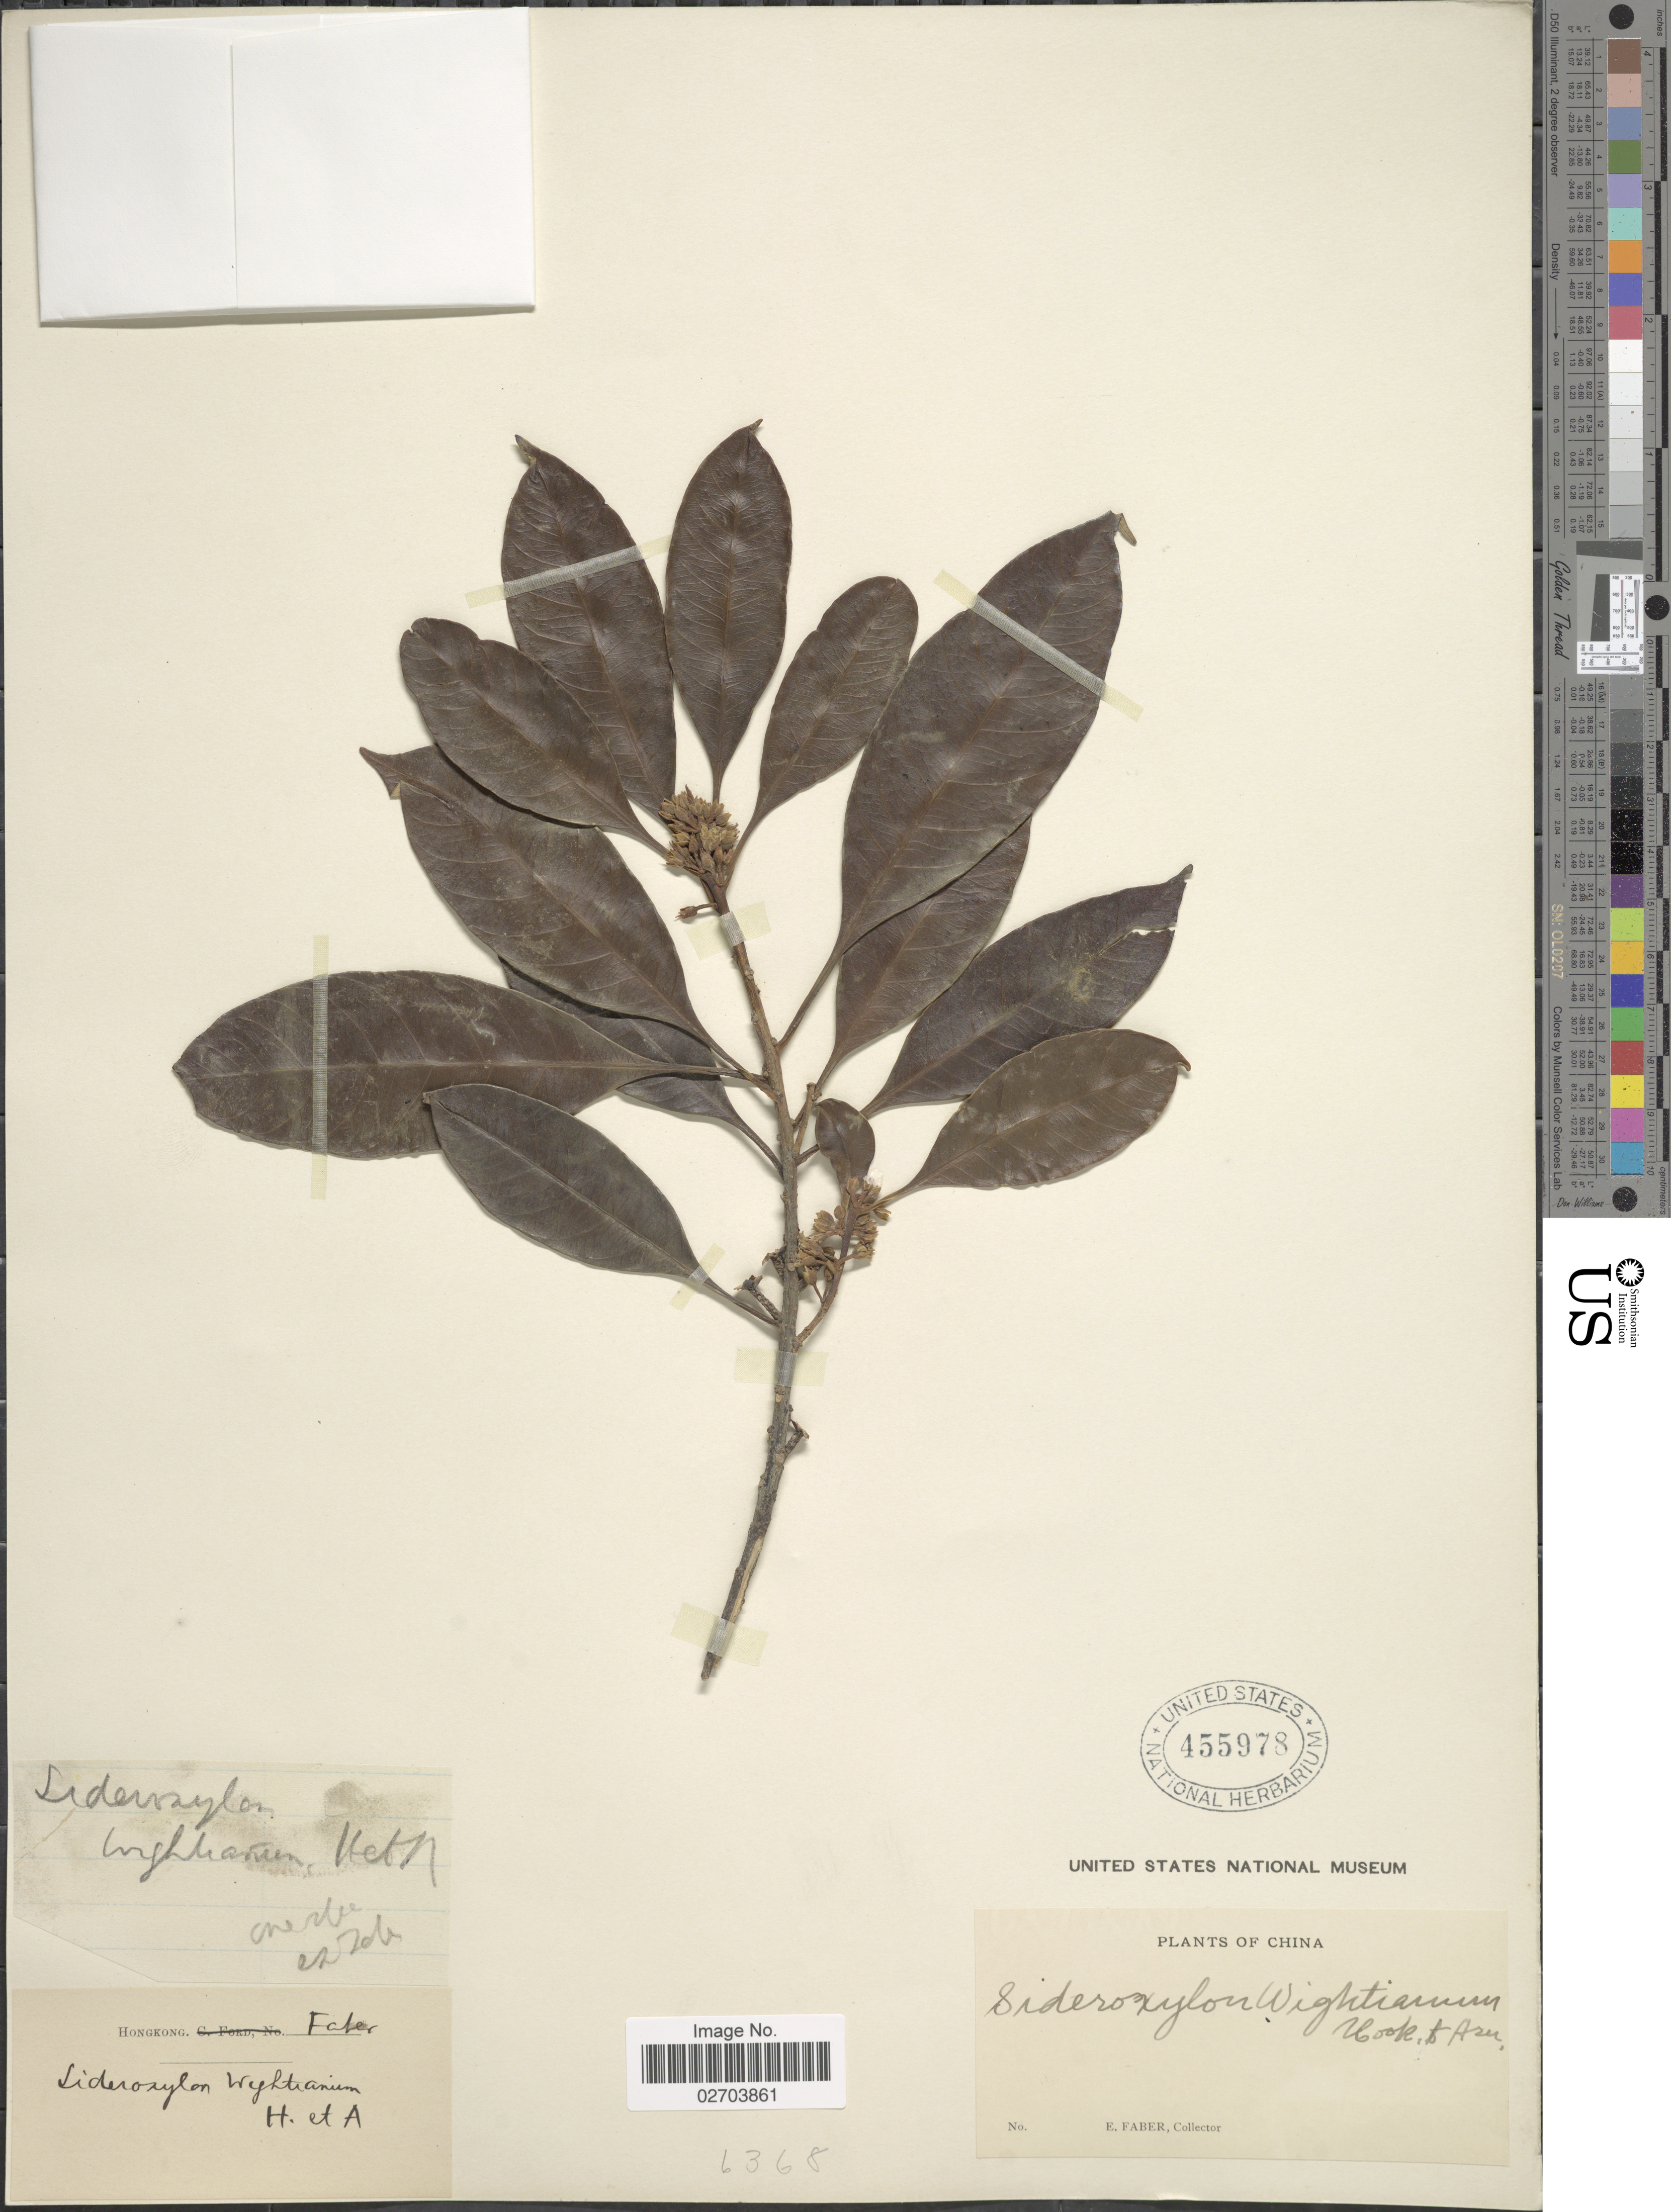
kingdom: Plantae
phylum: Tracheophyta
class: Magnoliopsida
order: Ericales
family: Sapotaceae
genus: Sideroxylon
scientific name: Sideroxylon wightianum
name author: Hook. & Arn.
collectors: E. Faber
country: China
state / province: Hong Kong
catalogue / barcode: US 455978